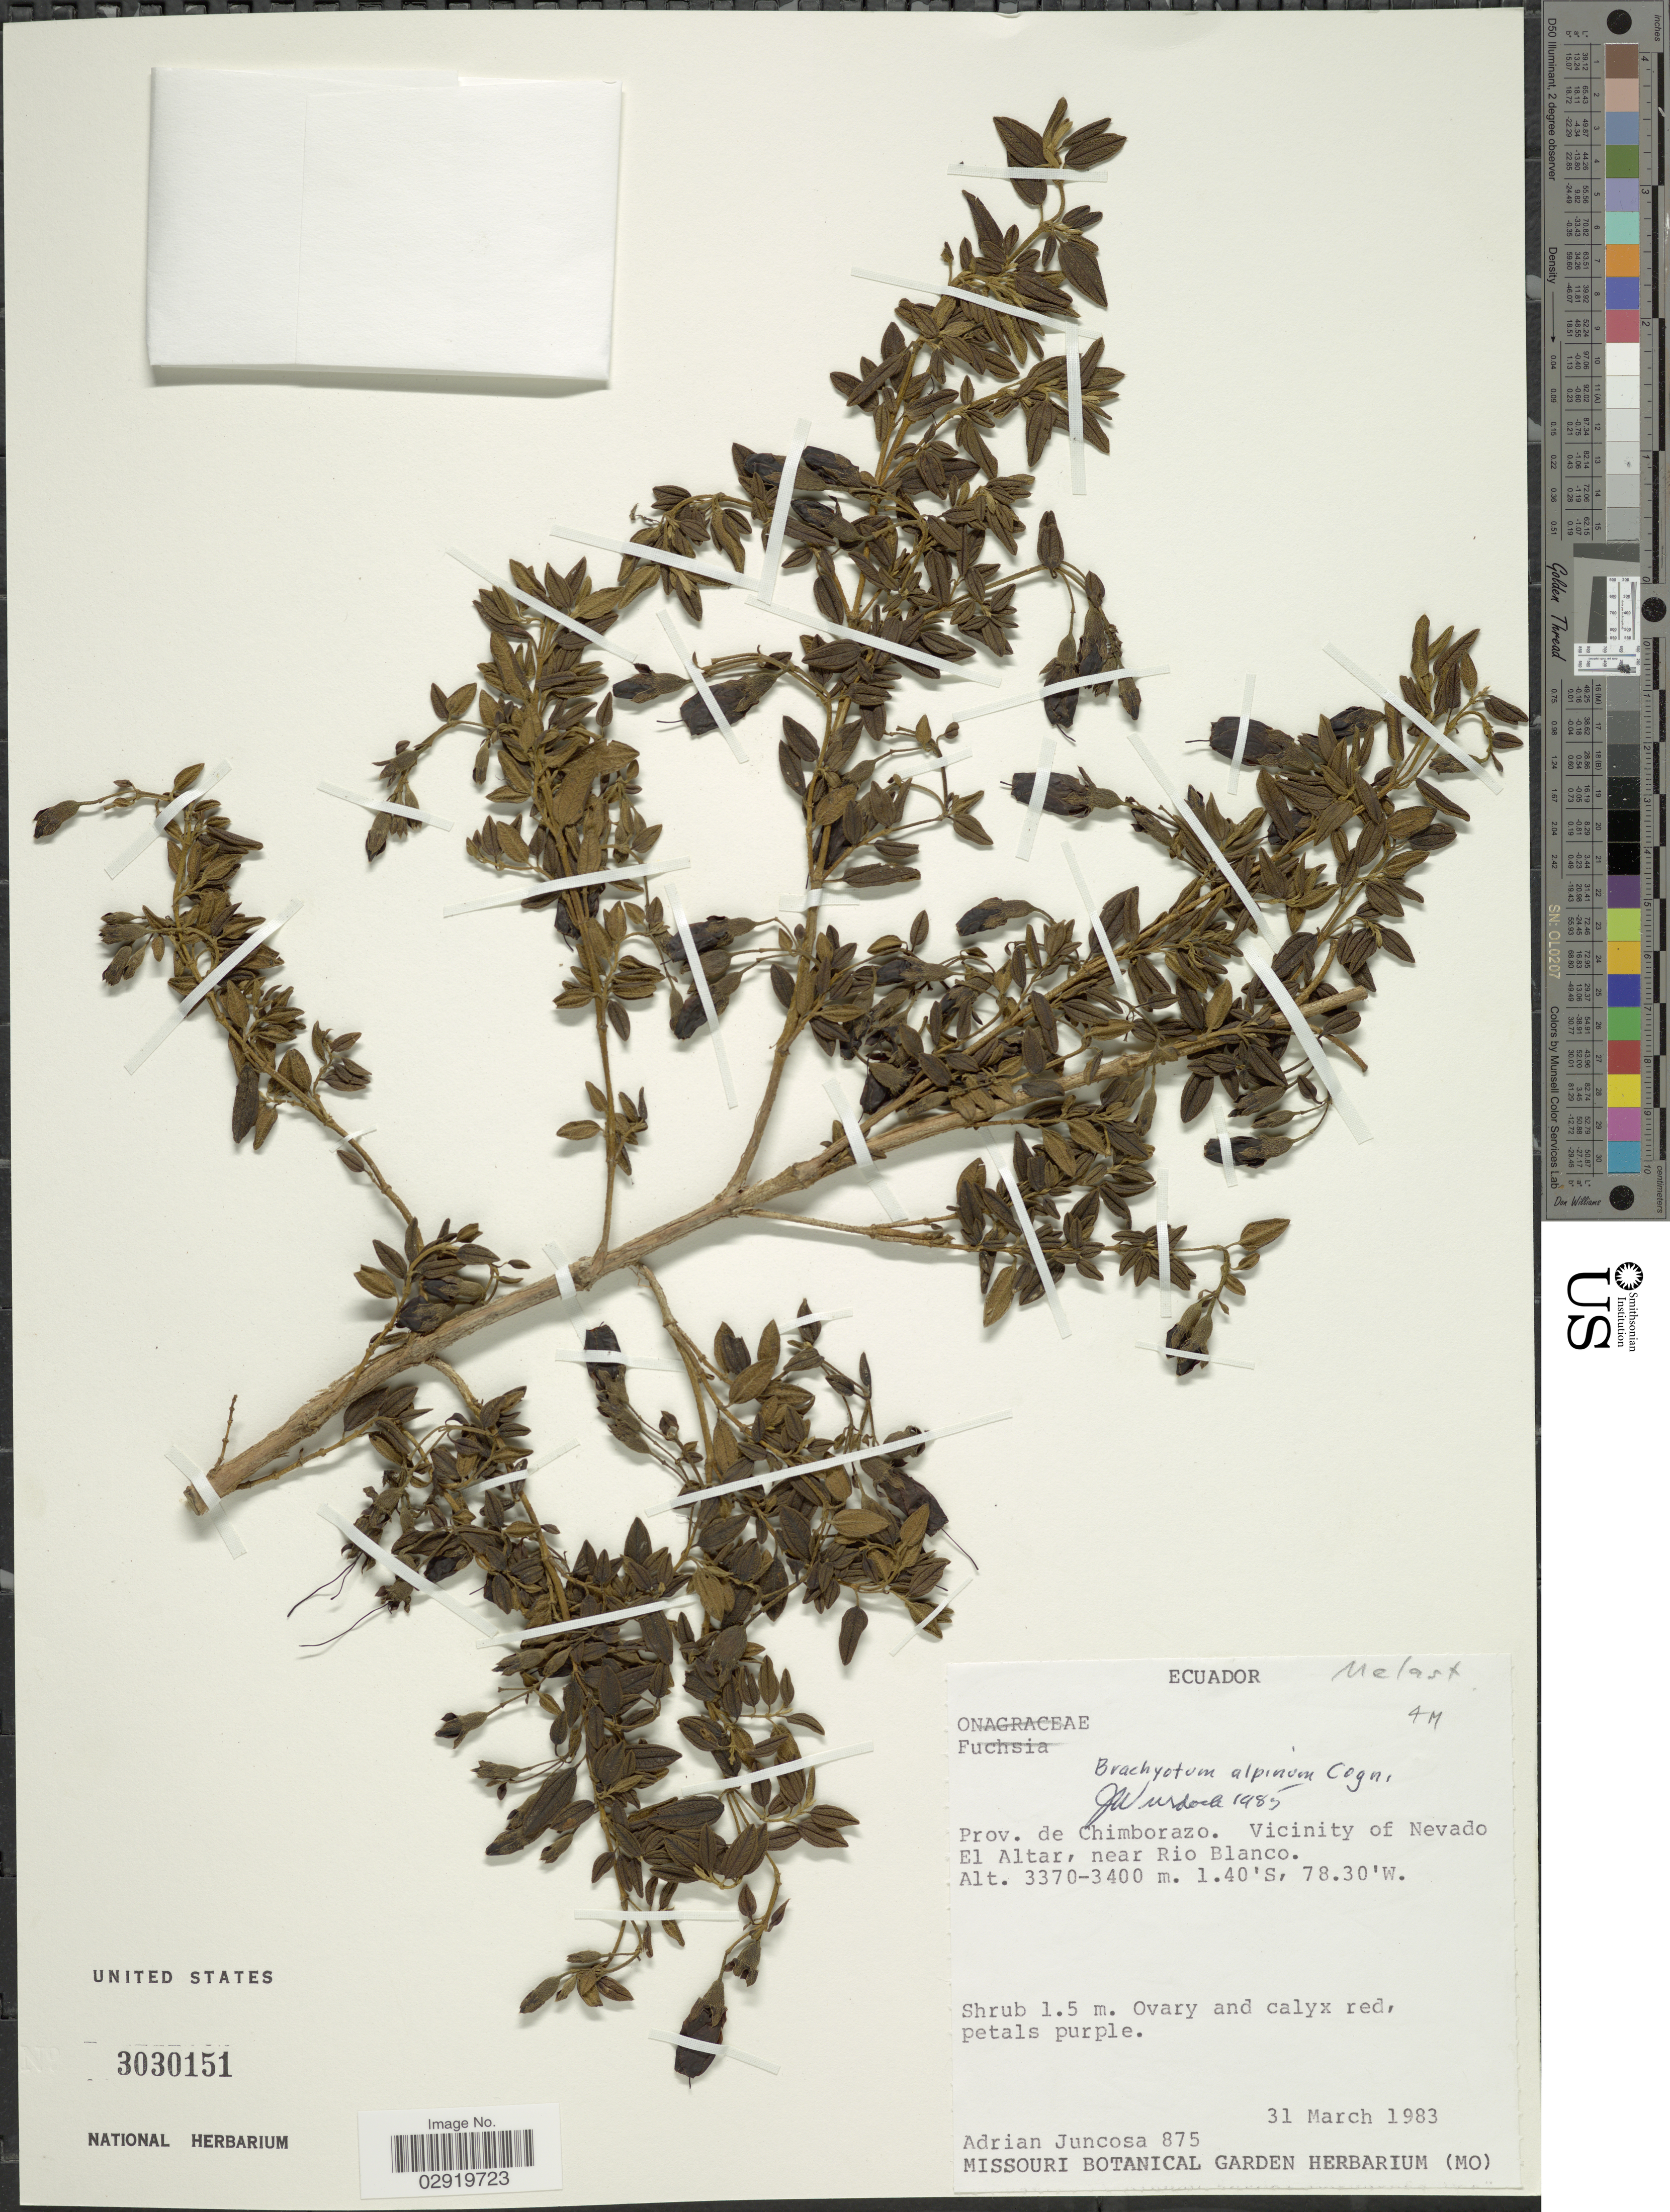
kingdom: Plantae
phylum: Tracheophyta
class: Magnoliopsida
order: Myrtales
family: Melastomataceae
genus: Brachyotum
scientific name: Brachyotum alpinum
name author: Cogn. in A. DC.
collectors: A. Juncosa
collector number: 875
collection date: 1983-03-31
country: Ecuador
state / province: Chimborazo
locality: Vicinity of Nevado El Altar, near Rio Blanco.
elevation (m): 3370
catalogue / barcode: US 3030151